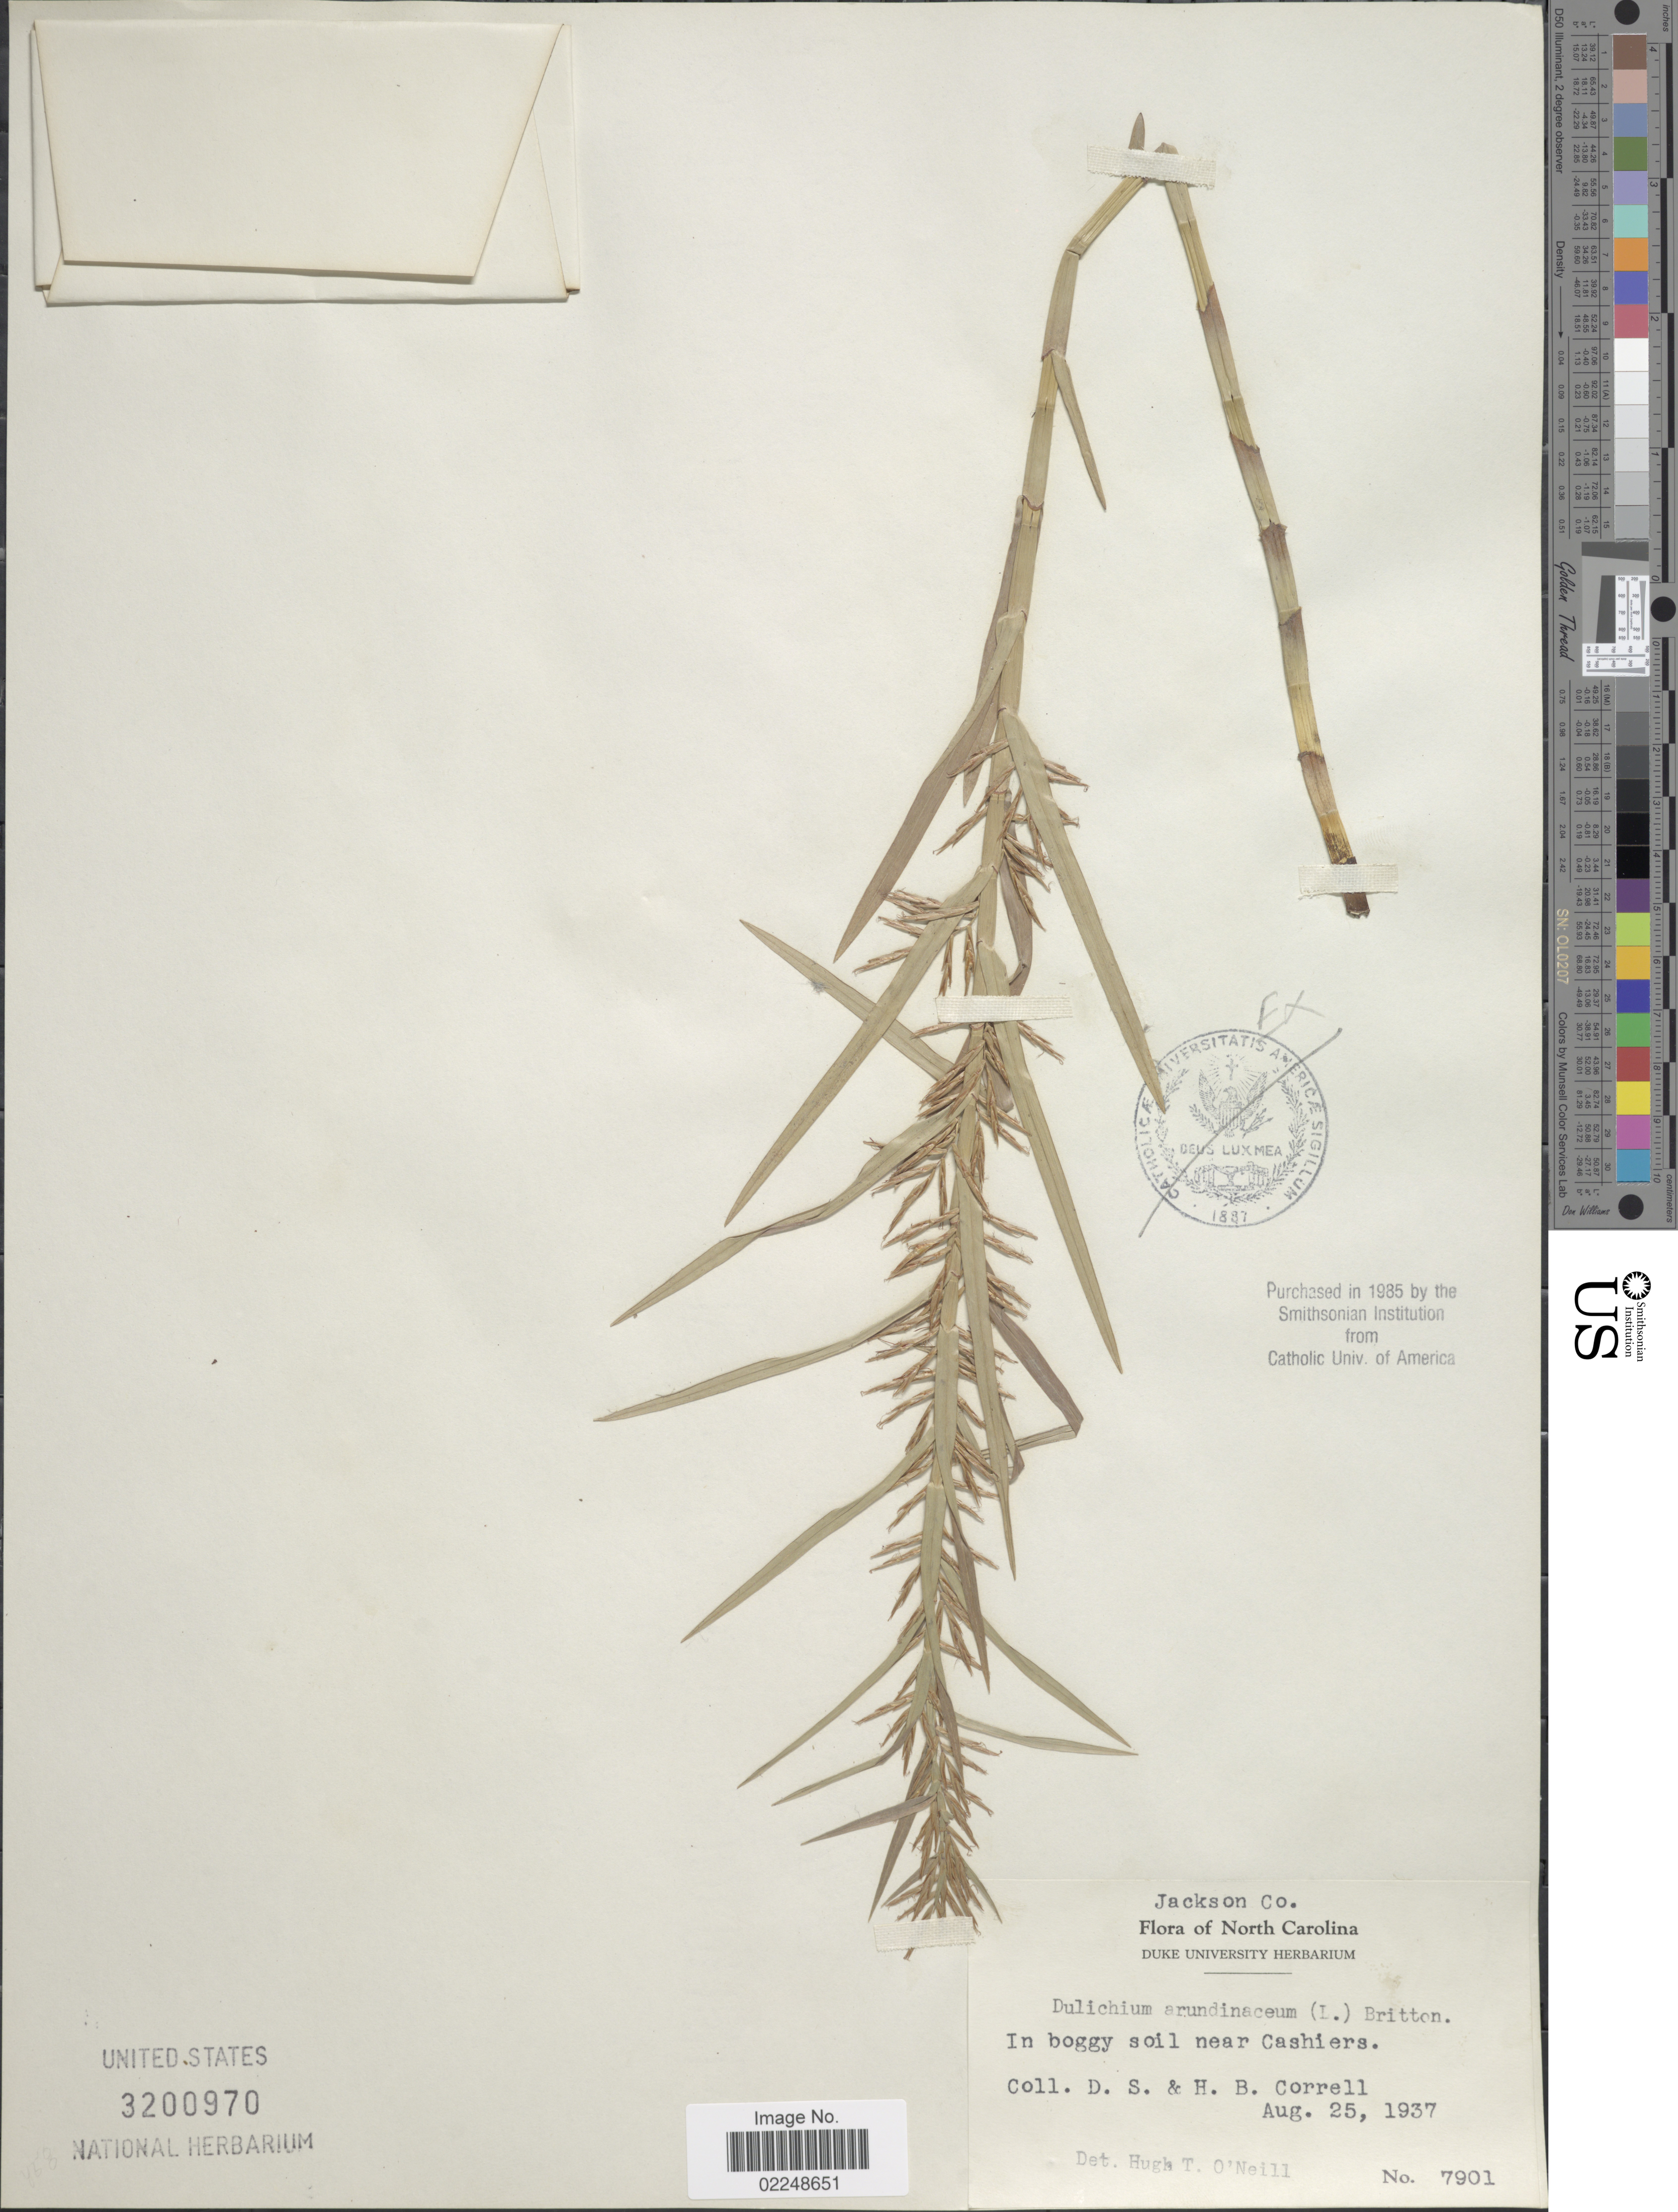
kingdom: Plantae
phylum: Tracheophyta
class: Liliopsida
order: Poales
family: Cyperaceae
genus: Dulichium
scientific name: Dulichium arundinaceum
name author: (L.) Britton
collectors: D. S. Correll & H. Correll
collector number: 7901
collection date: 1937-08-25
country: United States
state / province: North Carolina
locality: Jackson Co., in boggy soil near Cashiers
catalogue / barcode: US 3200970